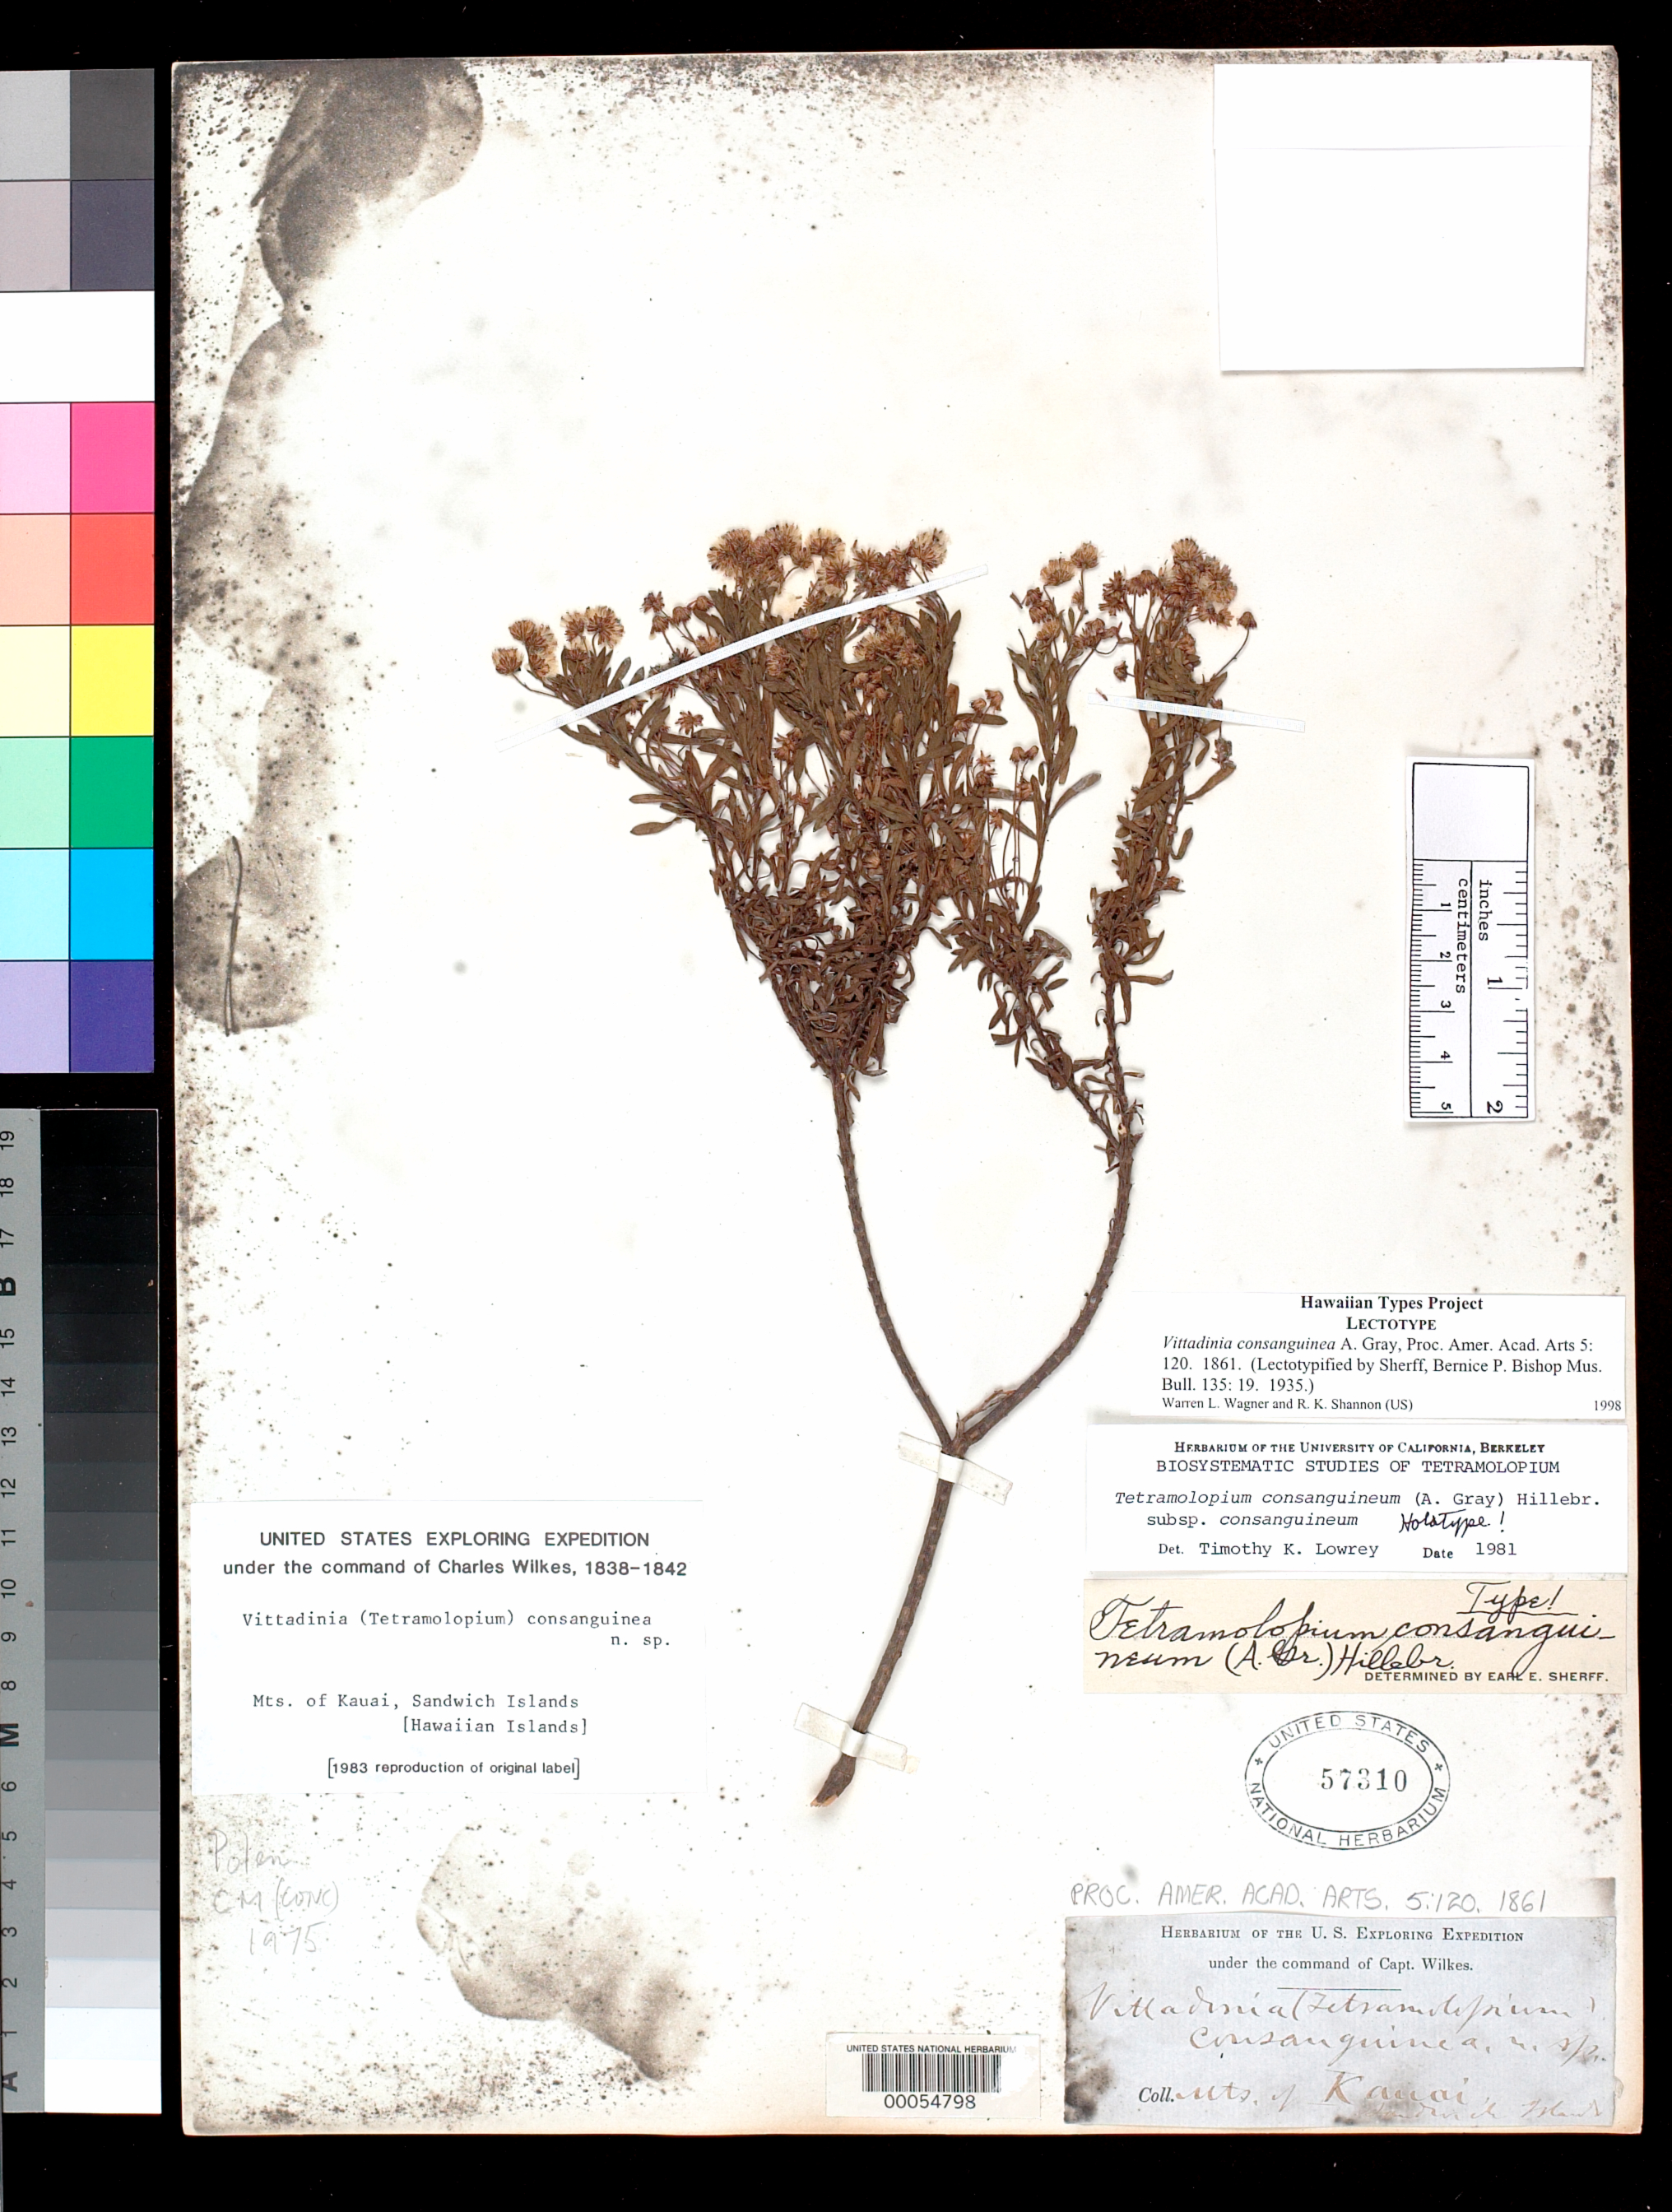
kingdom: Plantae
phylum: Tracheophyta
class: Magnoliopsida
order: Asterales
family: Asteraceae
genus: Vittadinia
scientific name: Vittadinia consanguinea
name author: A. Gray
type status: Lectotype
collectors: Wilkes Explor. Exped.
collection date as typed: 1840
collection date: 1840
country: United States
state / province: Hawaii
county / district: Kauai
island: Kaua'i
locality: Mountains of Kauai.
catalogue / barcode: US 57310